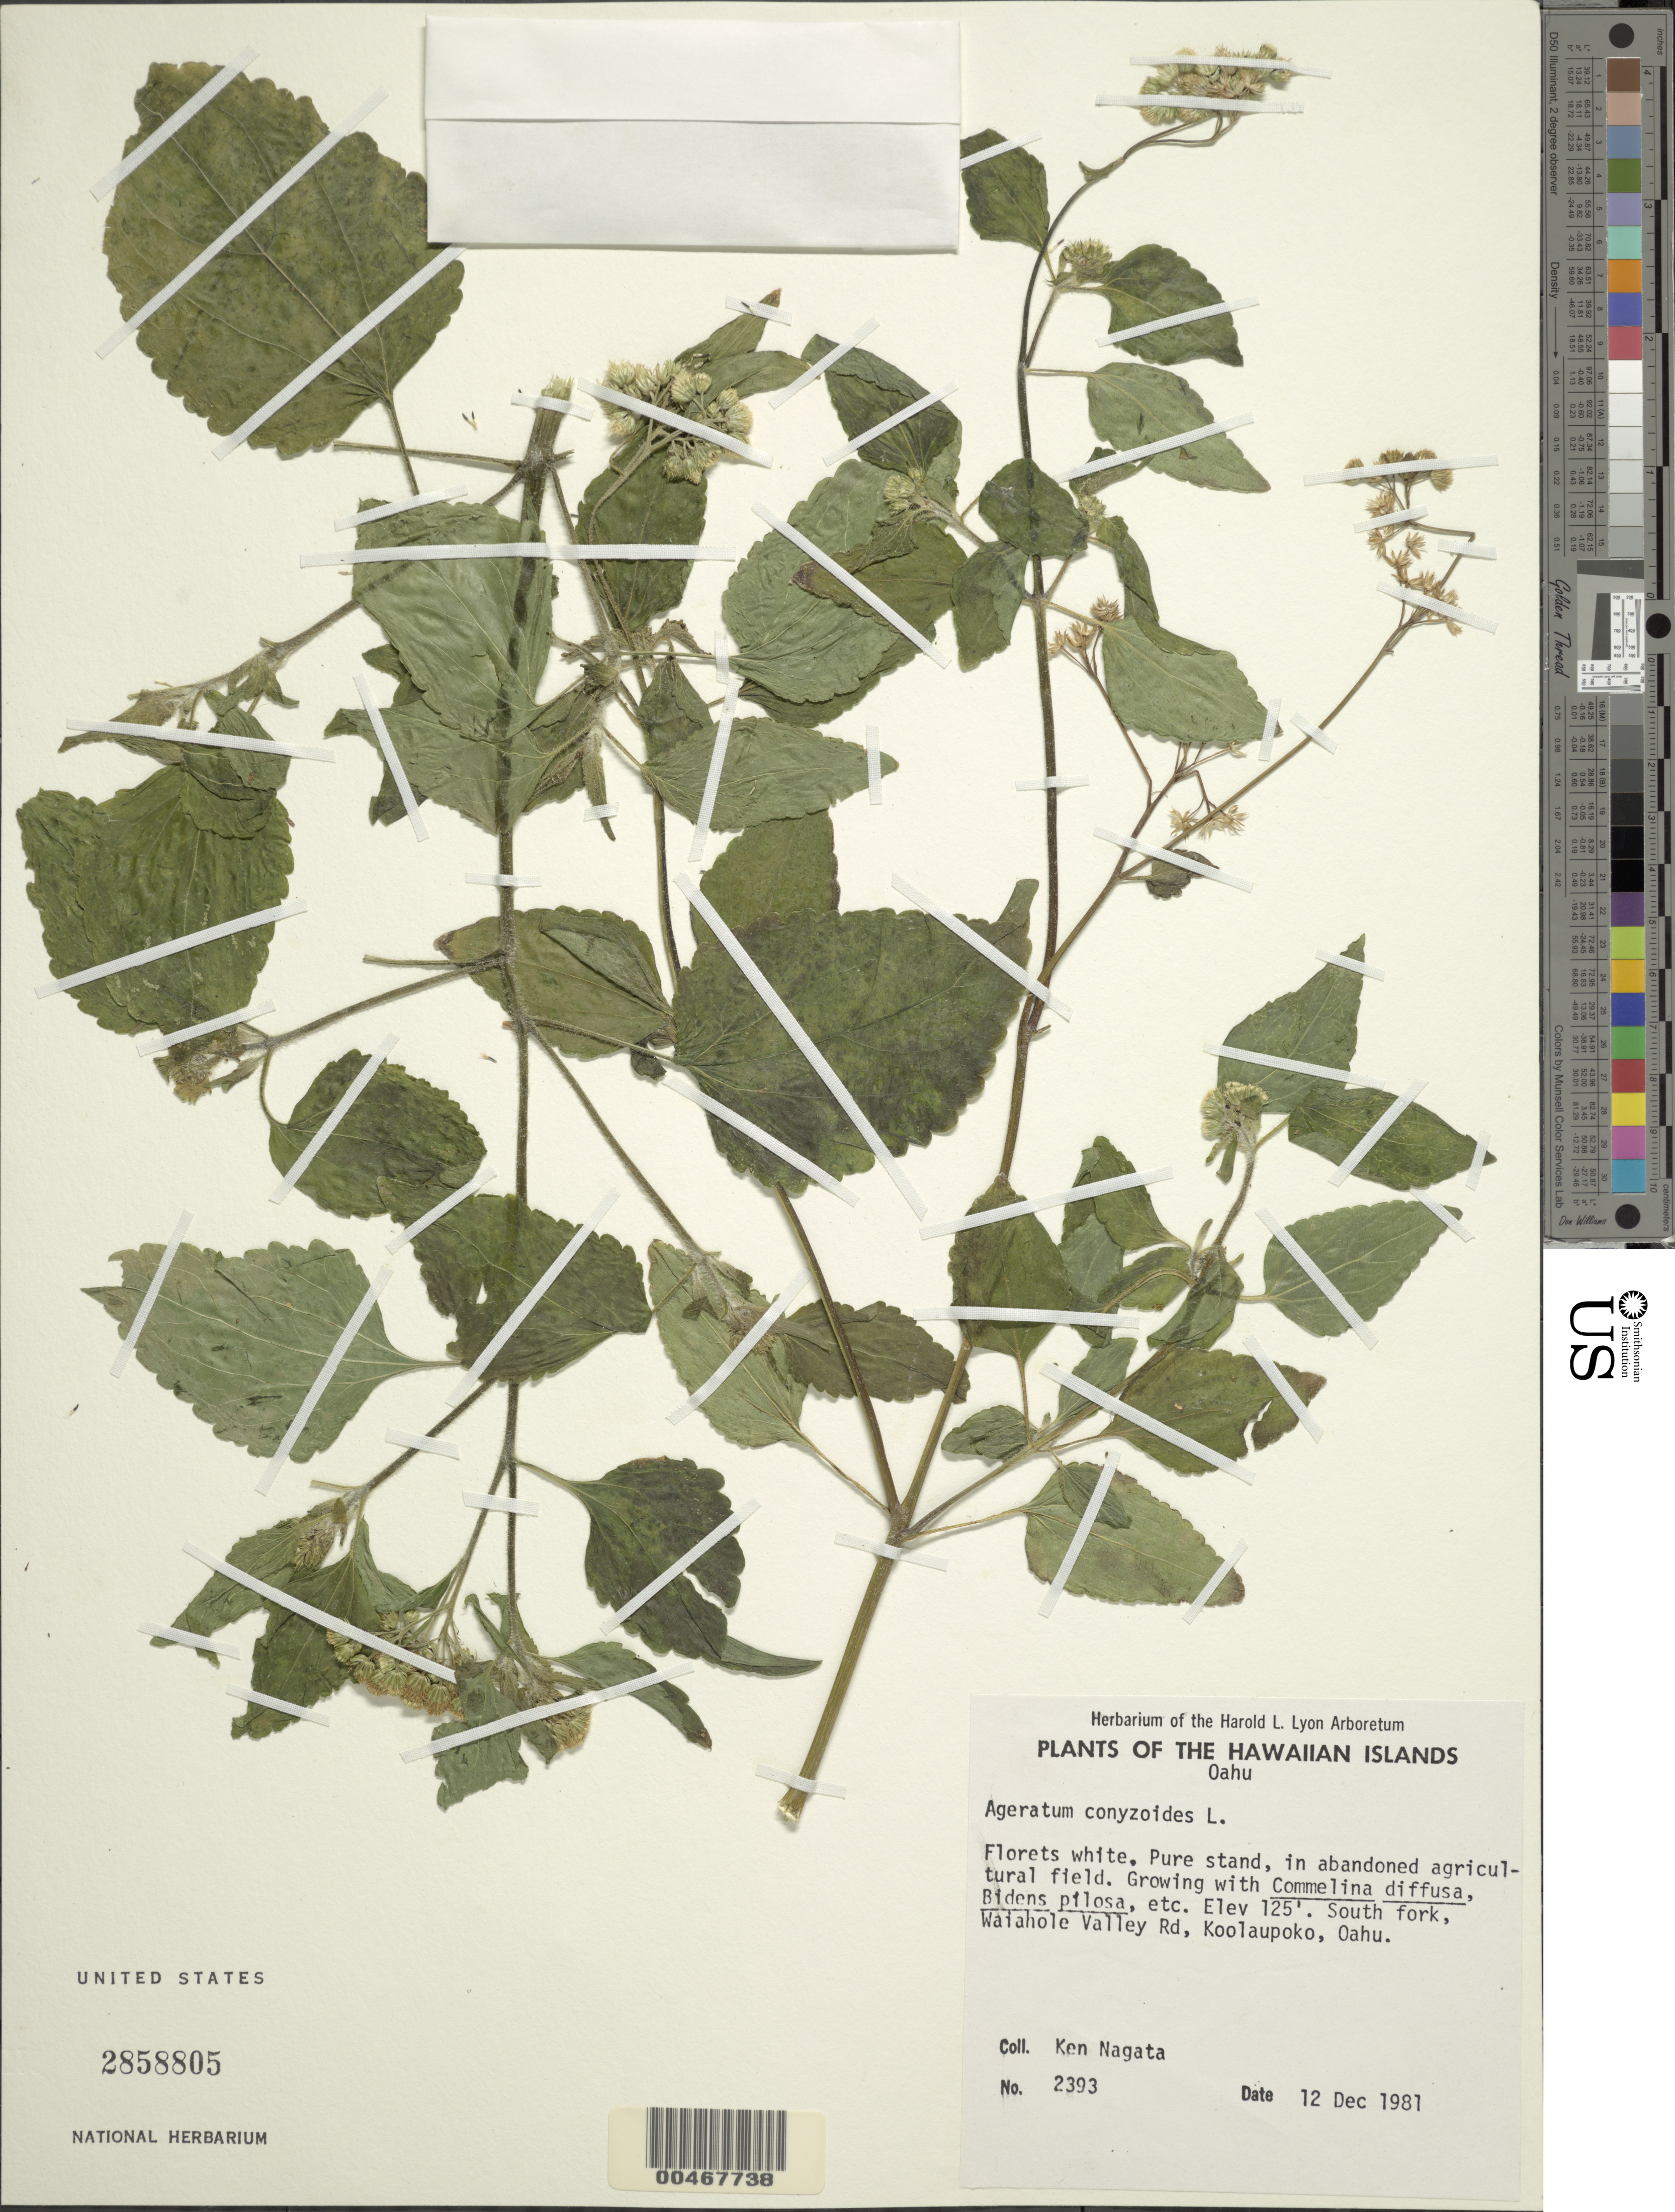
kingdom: Plantae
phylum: Tracheophyta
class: Magnoliopsida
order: Asterales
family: Asteraceae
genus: Ageratum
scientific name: Ageratum conyzoides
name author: L.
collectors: K. Nagata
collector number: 2393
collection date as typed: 12 Dec 1981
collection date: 1981-12-12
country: United States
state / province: Hawaii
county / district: Honolulu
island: Oahu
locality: S fork, Waiahole Valley Rd., Koolaupoko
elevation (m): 38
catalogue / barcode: US 2858805